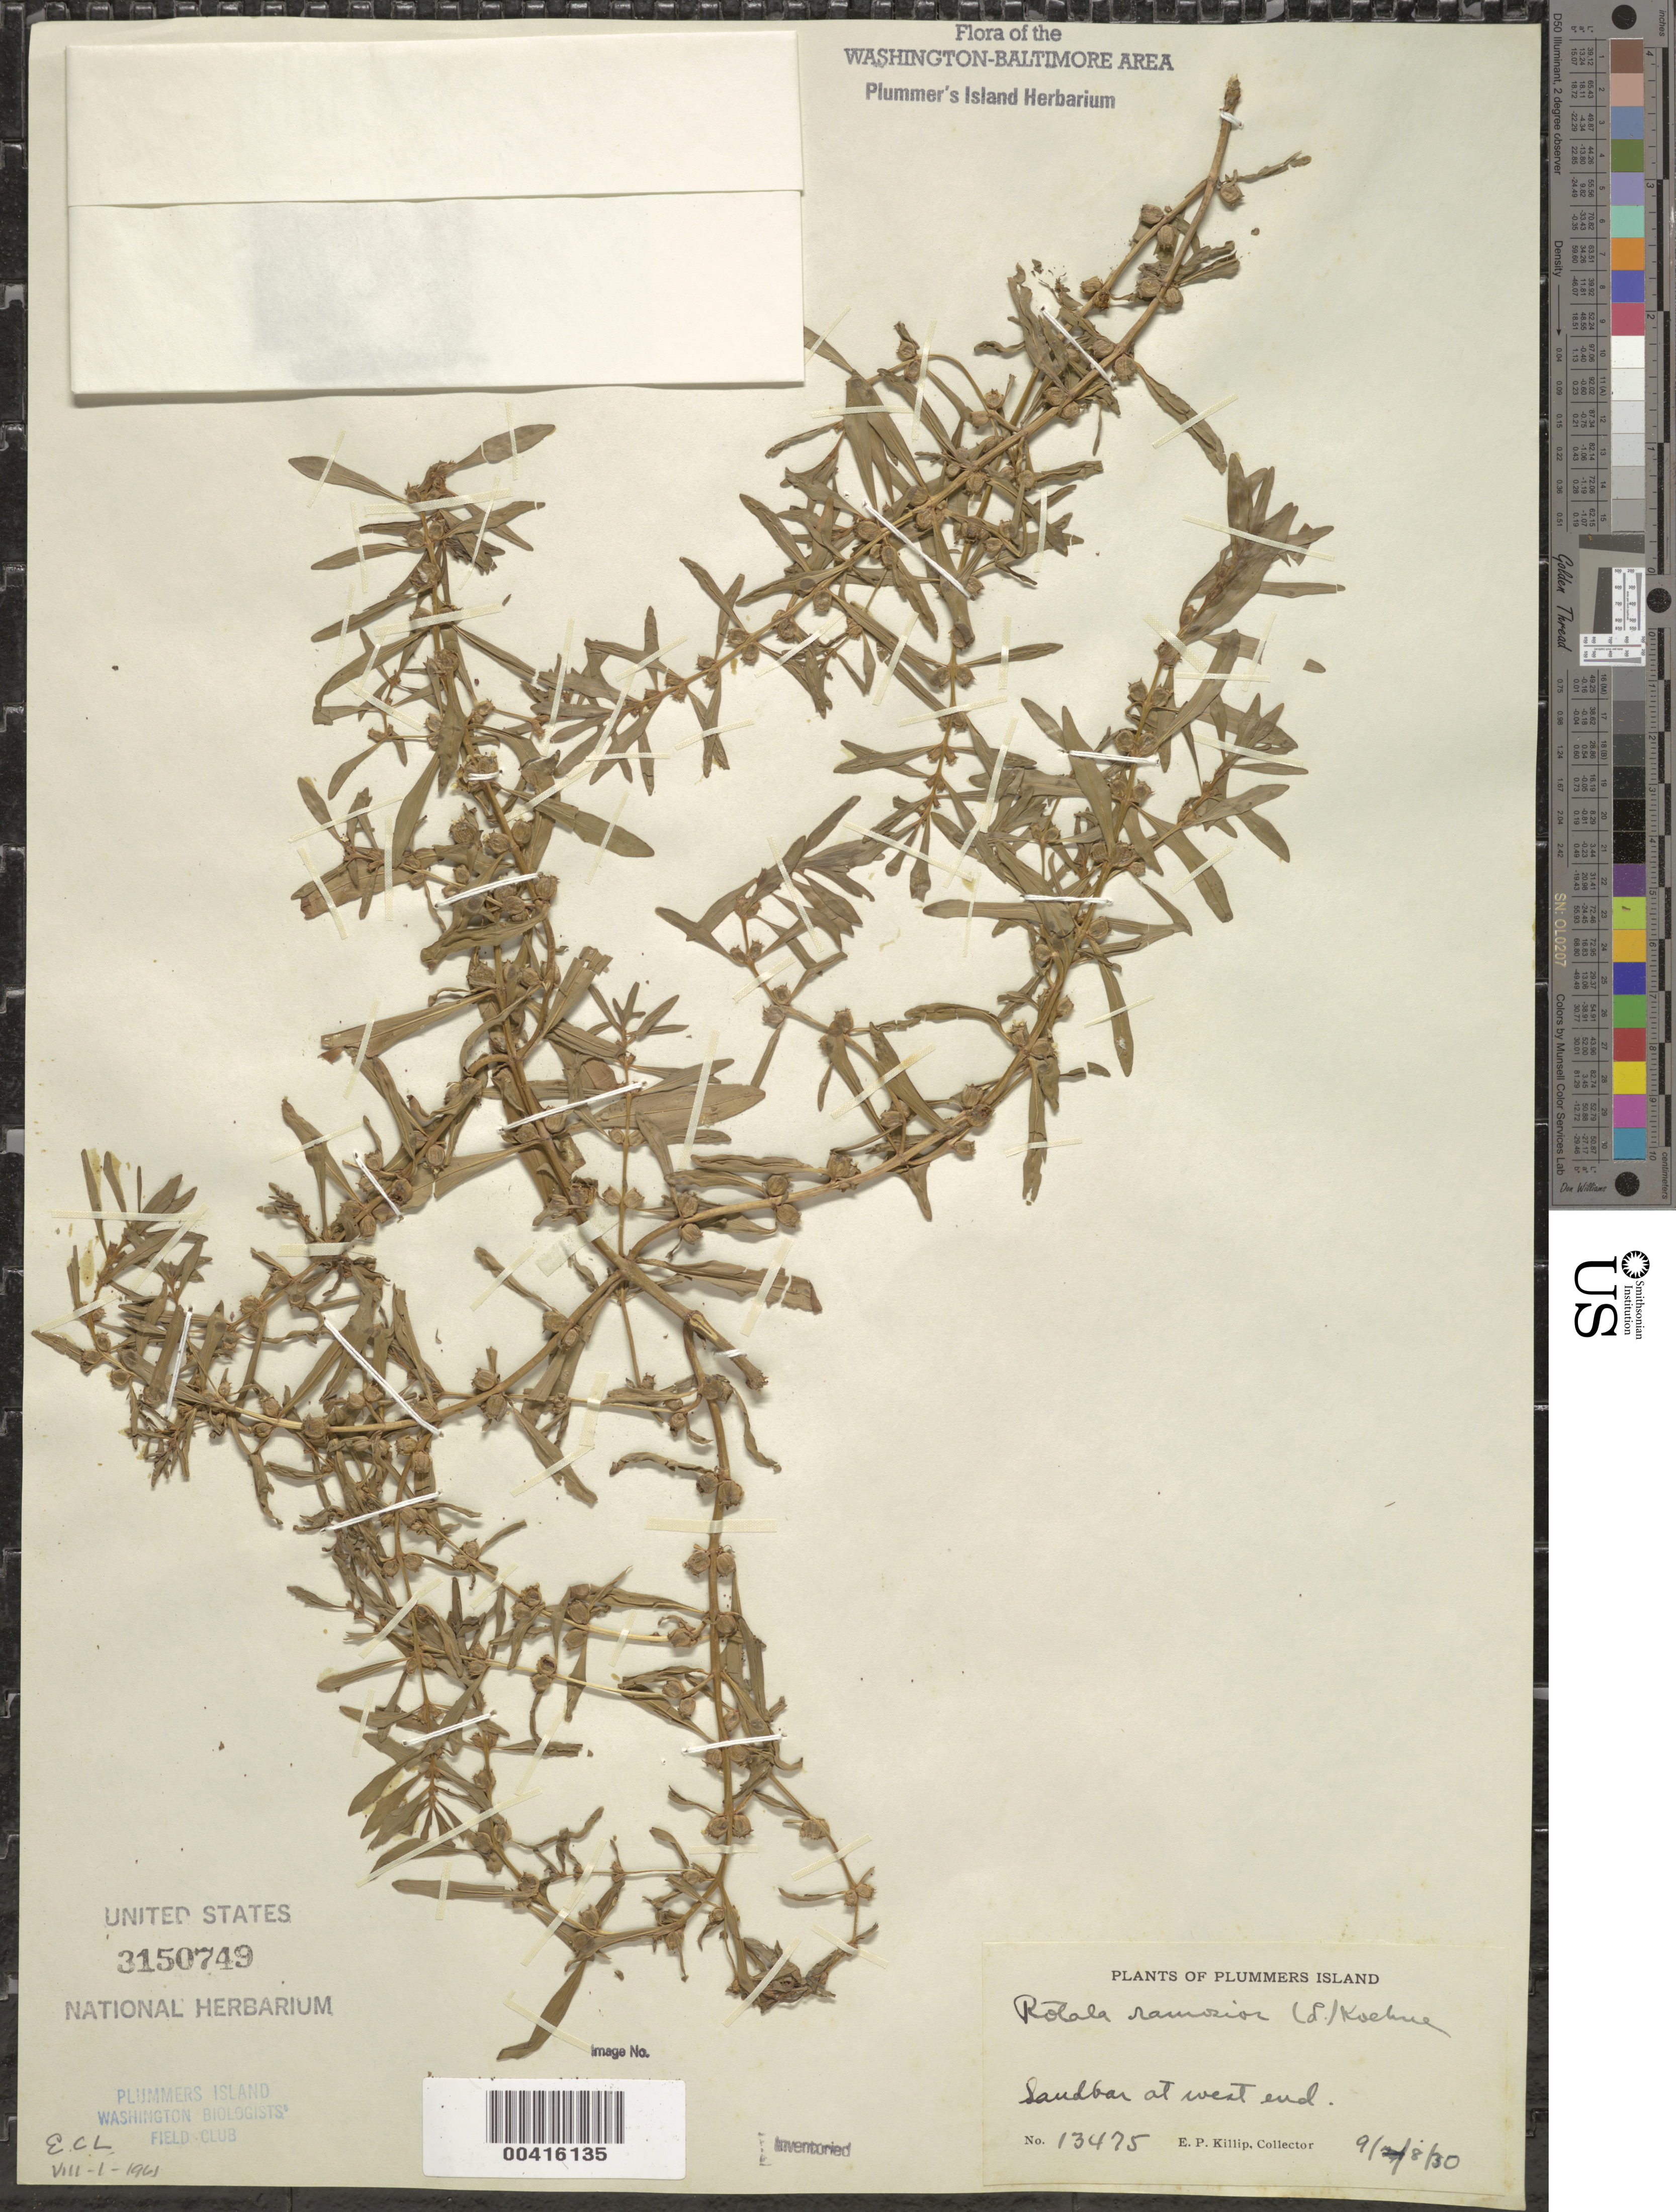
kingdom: Plantae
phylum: Tracheophyta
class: Magnoliopsida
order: Myrtales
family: Lythraceae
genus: Rotala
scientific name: Rotala ramosior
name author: (L.) Koehne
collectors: E. P. Killip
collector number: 13475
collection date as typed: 08 Sep 1930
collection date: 1930-09-08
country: United States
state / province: Maryland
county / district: Montgomery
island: Plummers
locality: Plummer's Island; sandbar at west end C. & O. Canal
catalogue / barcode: US 3150749